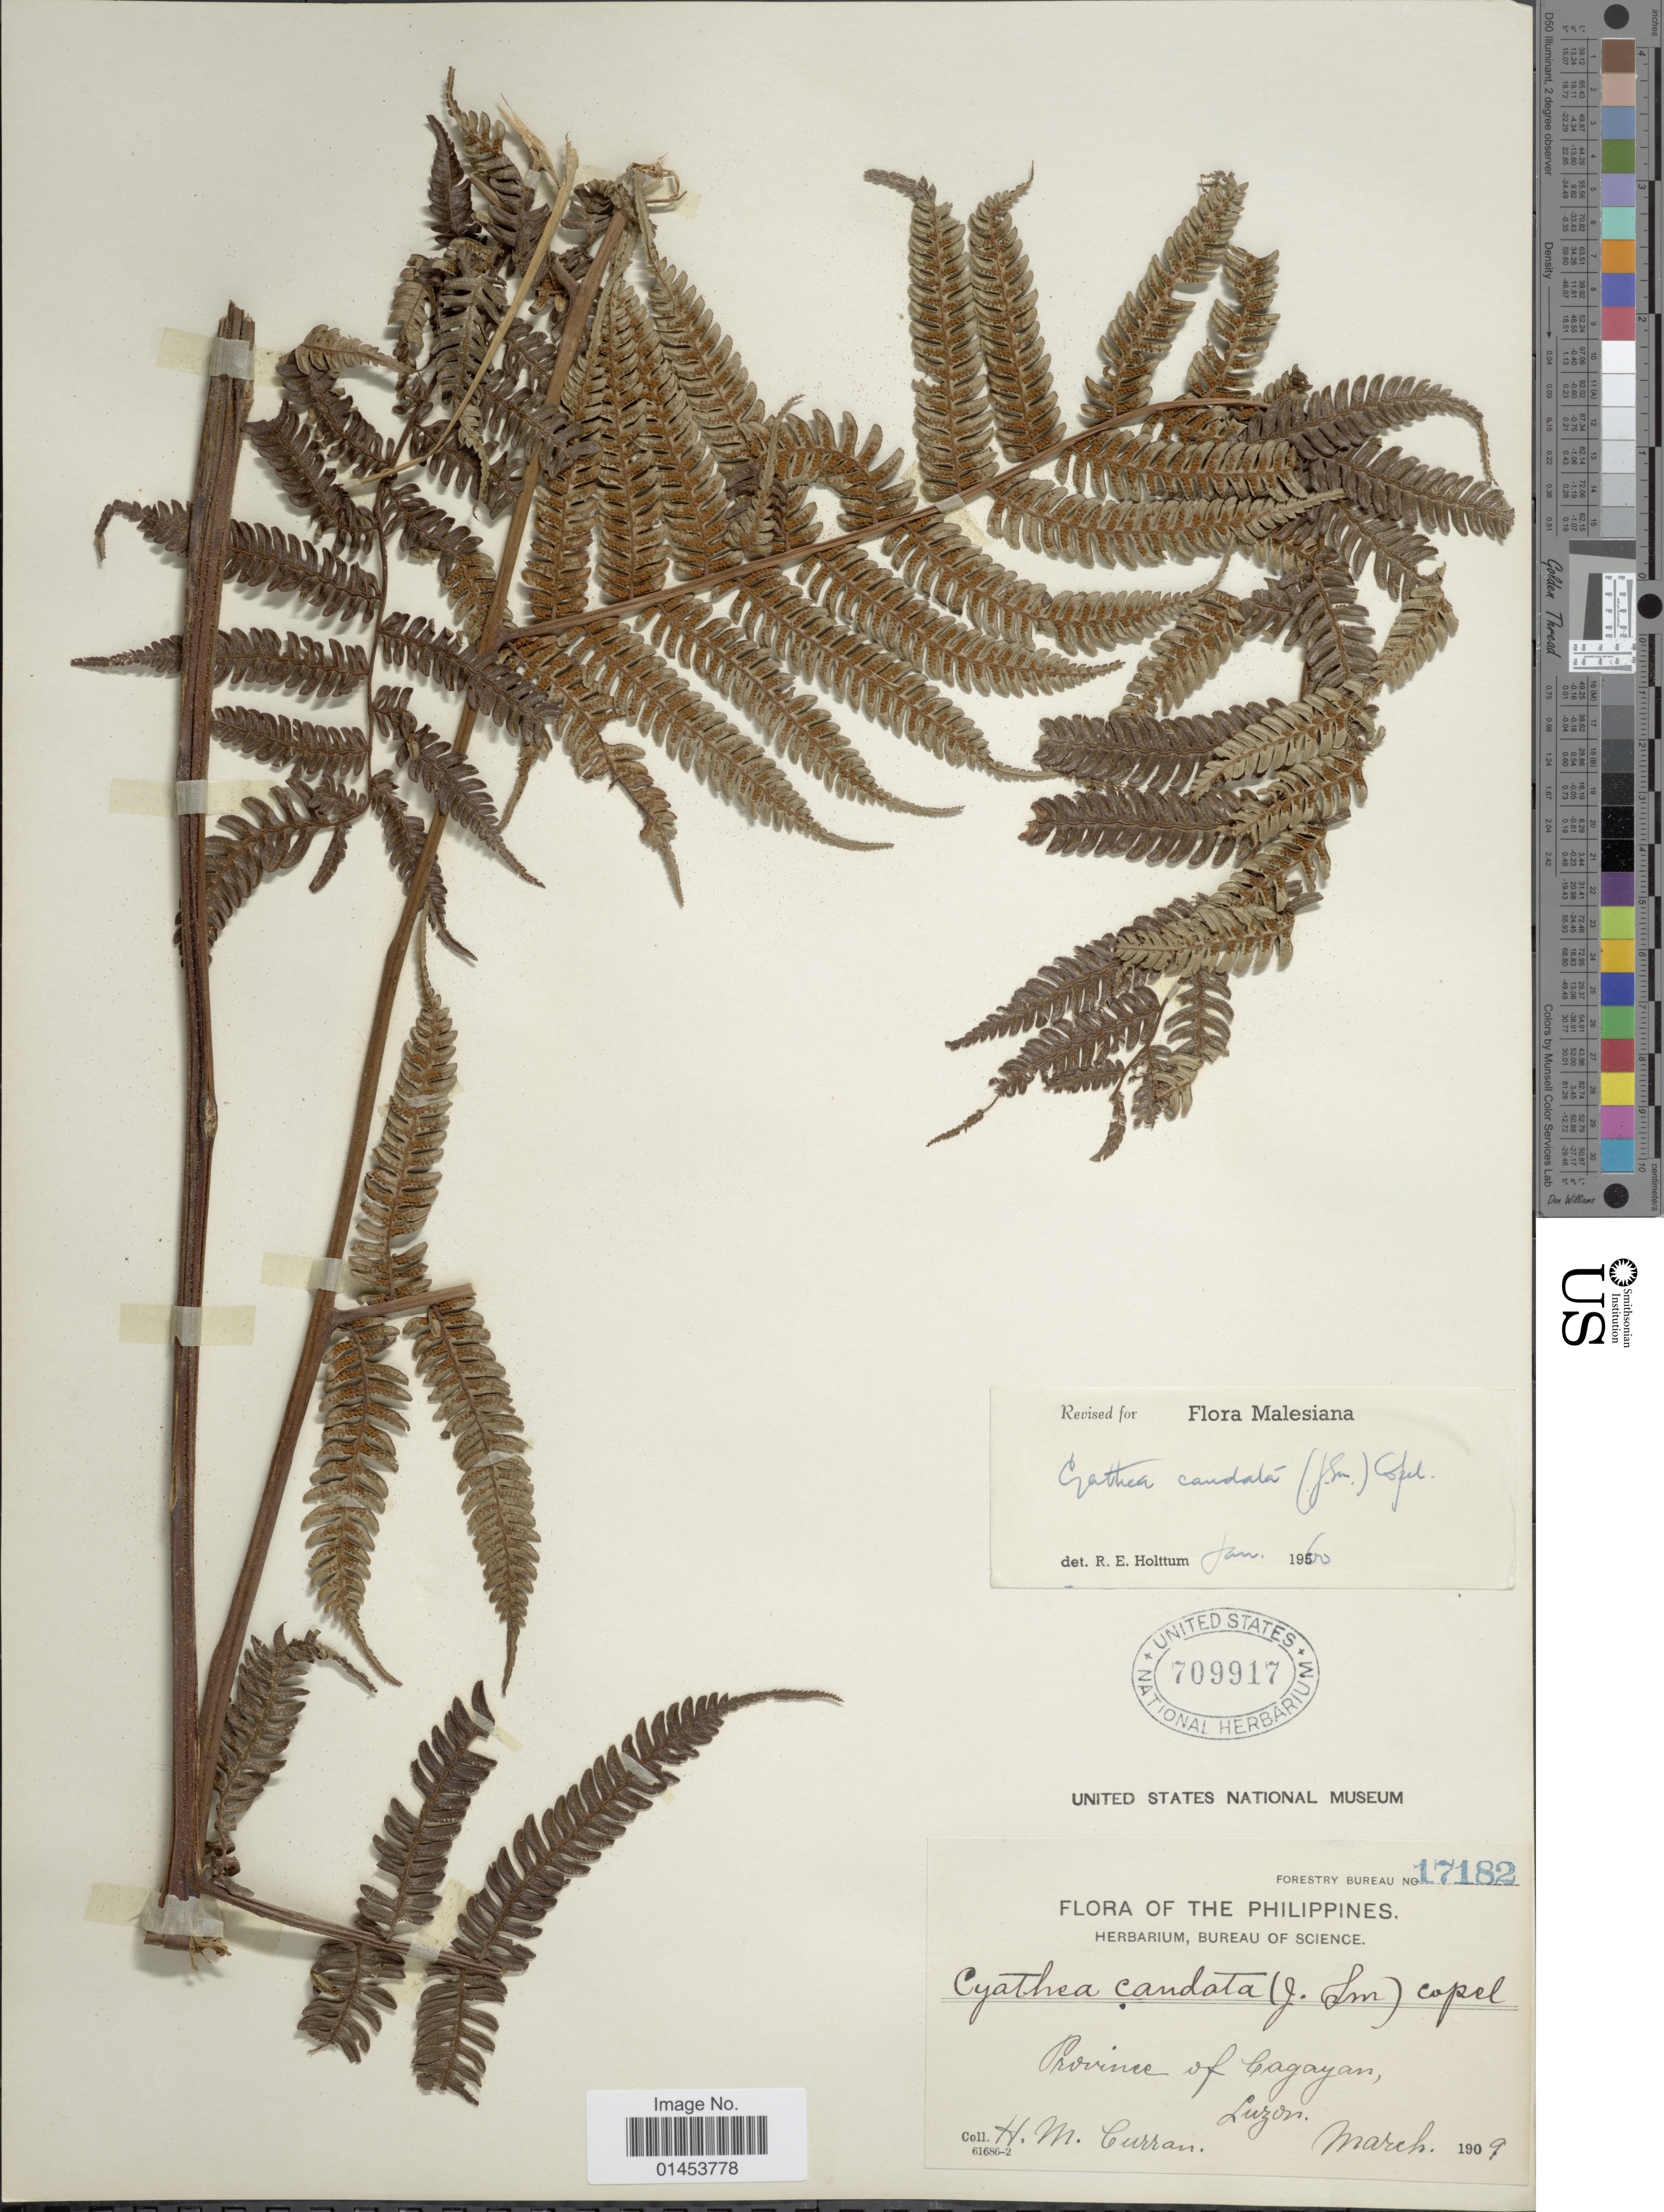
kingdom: Plantae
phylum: Tracheophyta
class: Polypodiopsida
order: Cyatheales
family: Cyatheaceae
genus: Cyathea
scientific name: Cyathea caudata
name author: (Hook.) Copel.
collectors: H. M. Curran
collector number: Forestry Bureau 17182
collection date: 1909-03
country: Philippines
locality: Province of Cagayan, Luzon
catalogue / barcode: US 709917